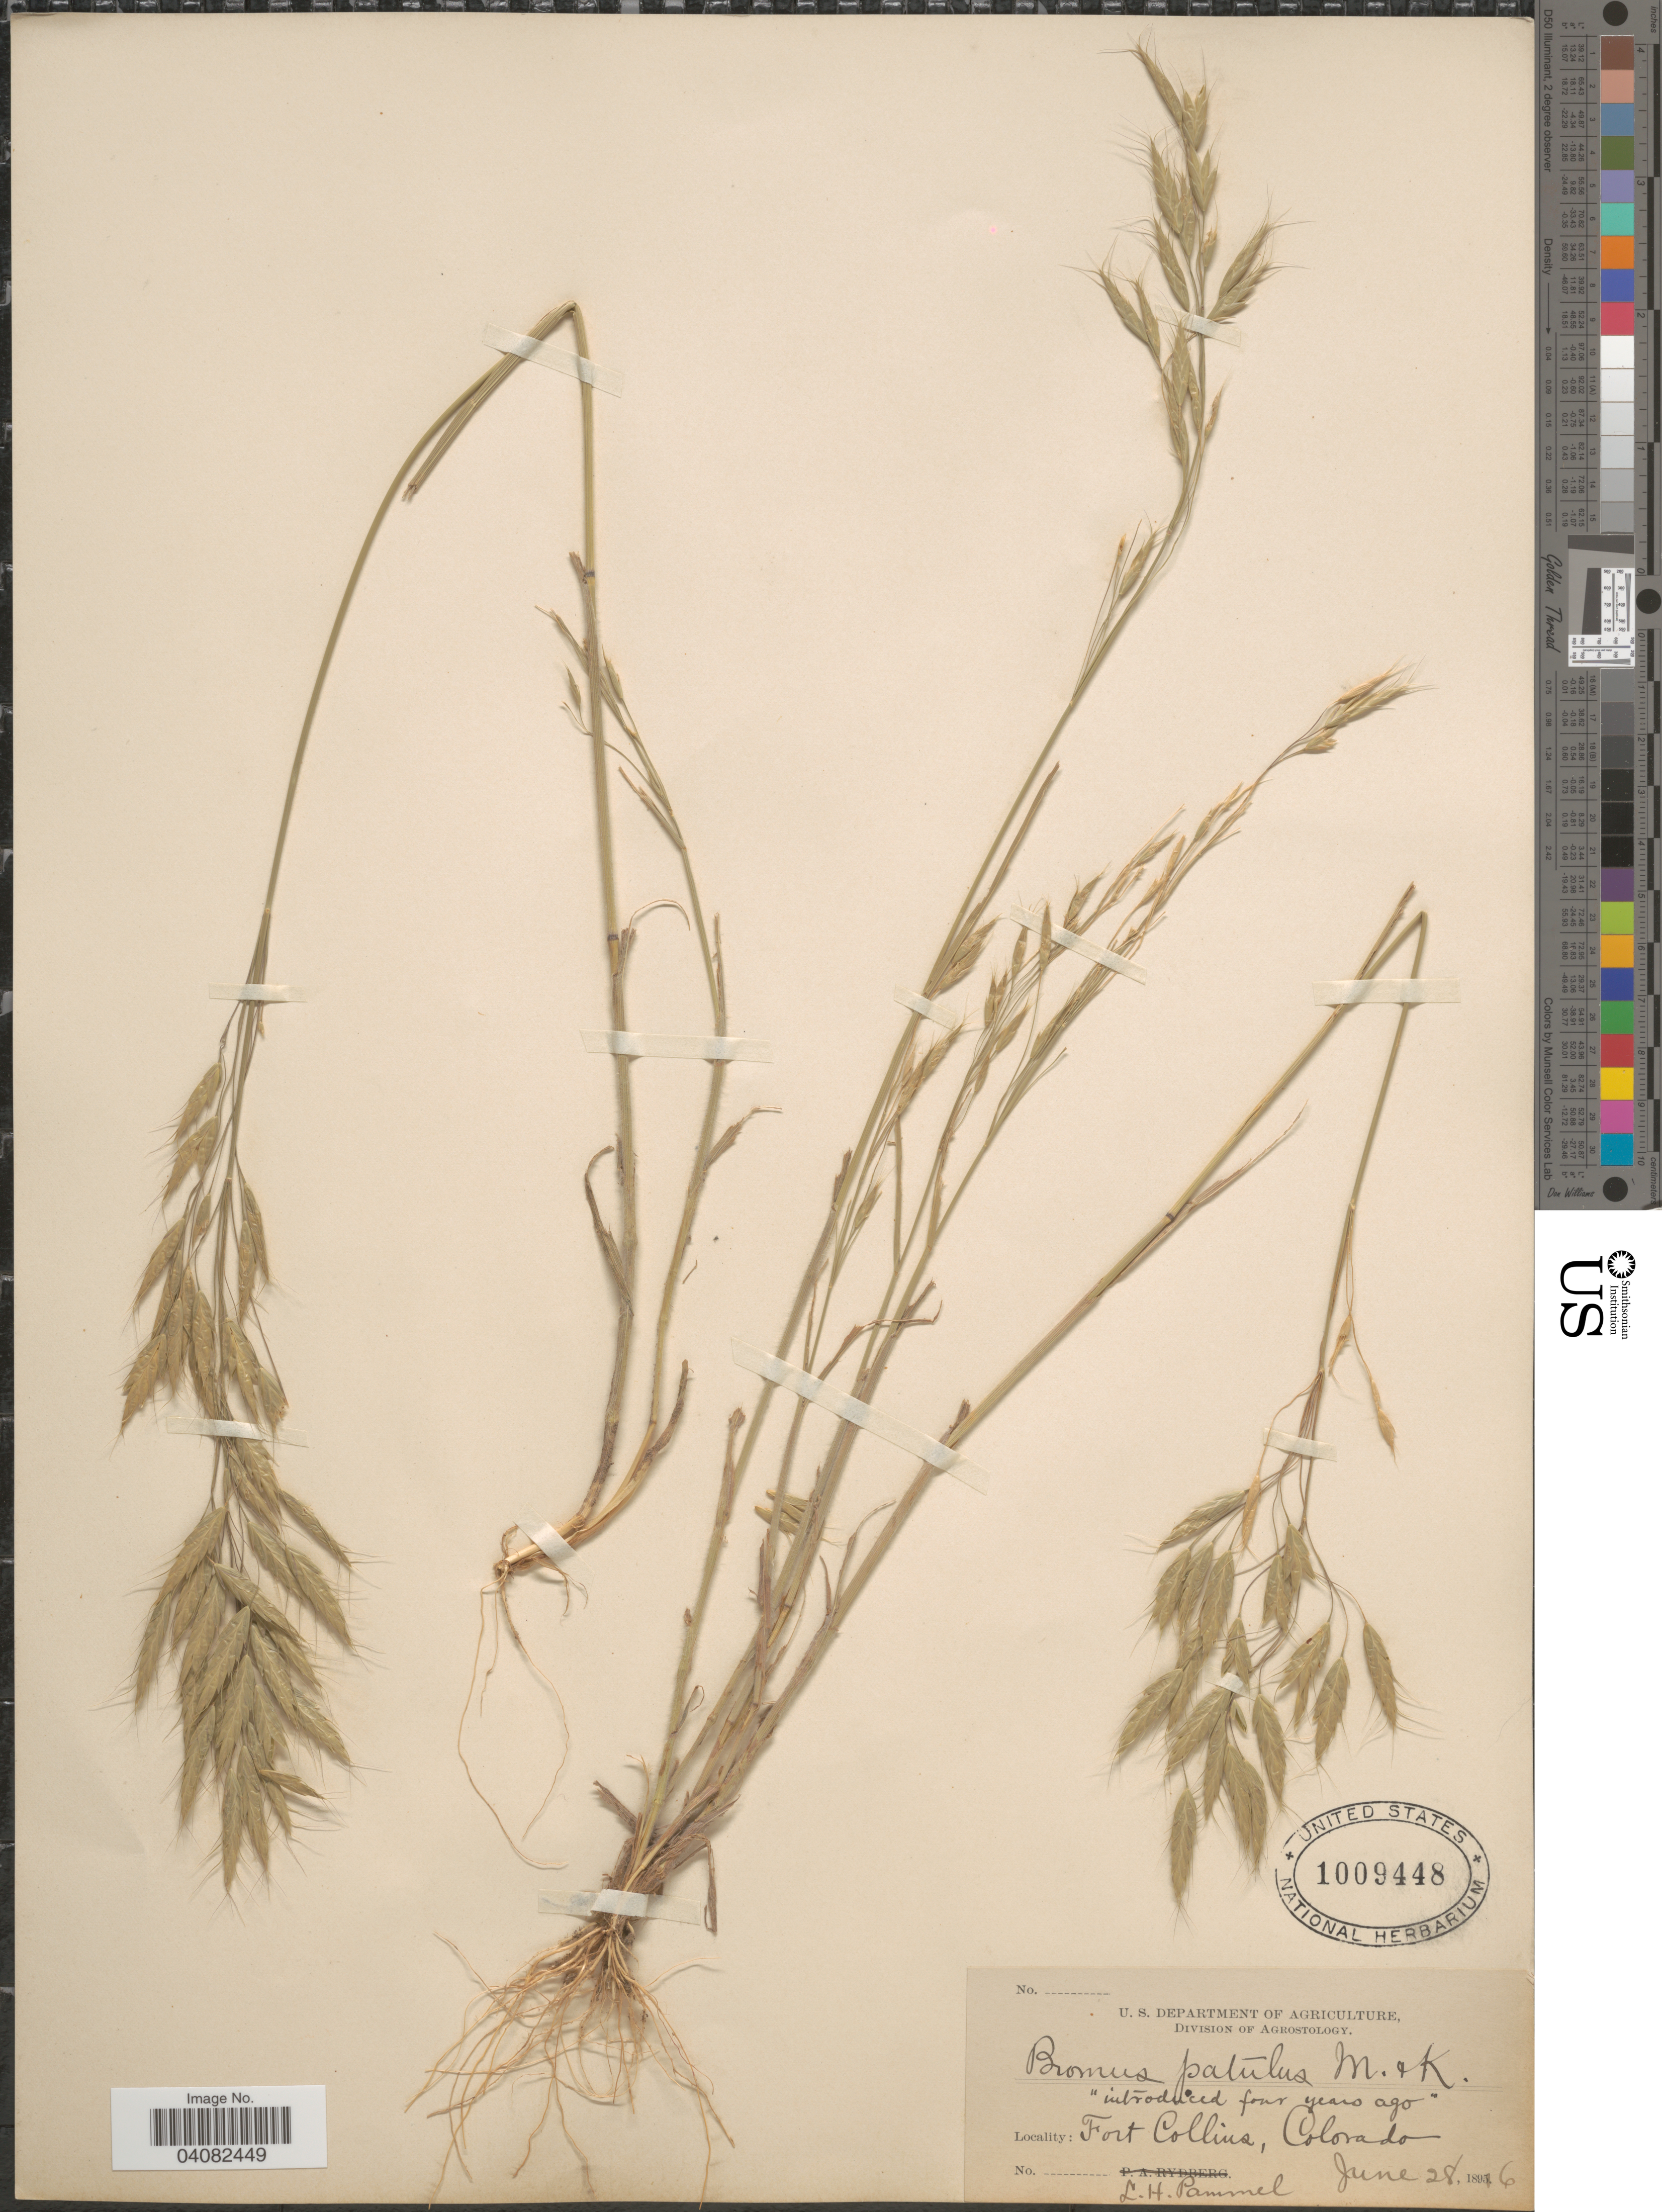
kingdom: Plantae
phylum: Tracheophyta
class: Liliopsida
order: Poales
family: Poaceae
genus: Bromus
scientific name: Bromus japonicus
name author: Houtt.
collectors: L. Pammel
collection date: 1896-06-28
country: United States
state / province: Colorado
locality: Fort Collins.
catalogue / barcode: US 1009448